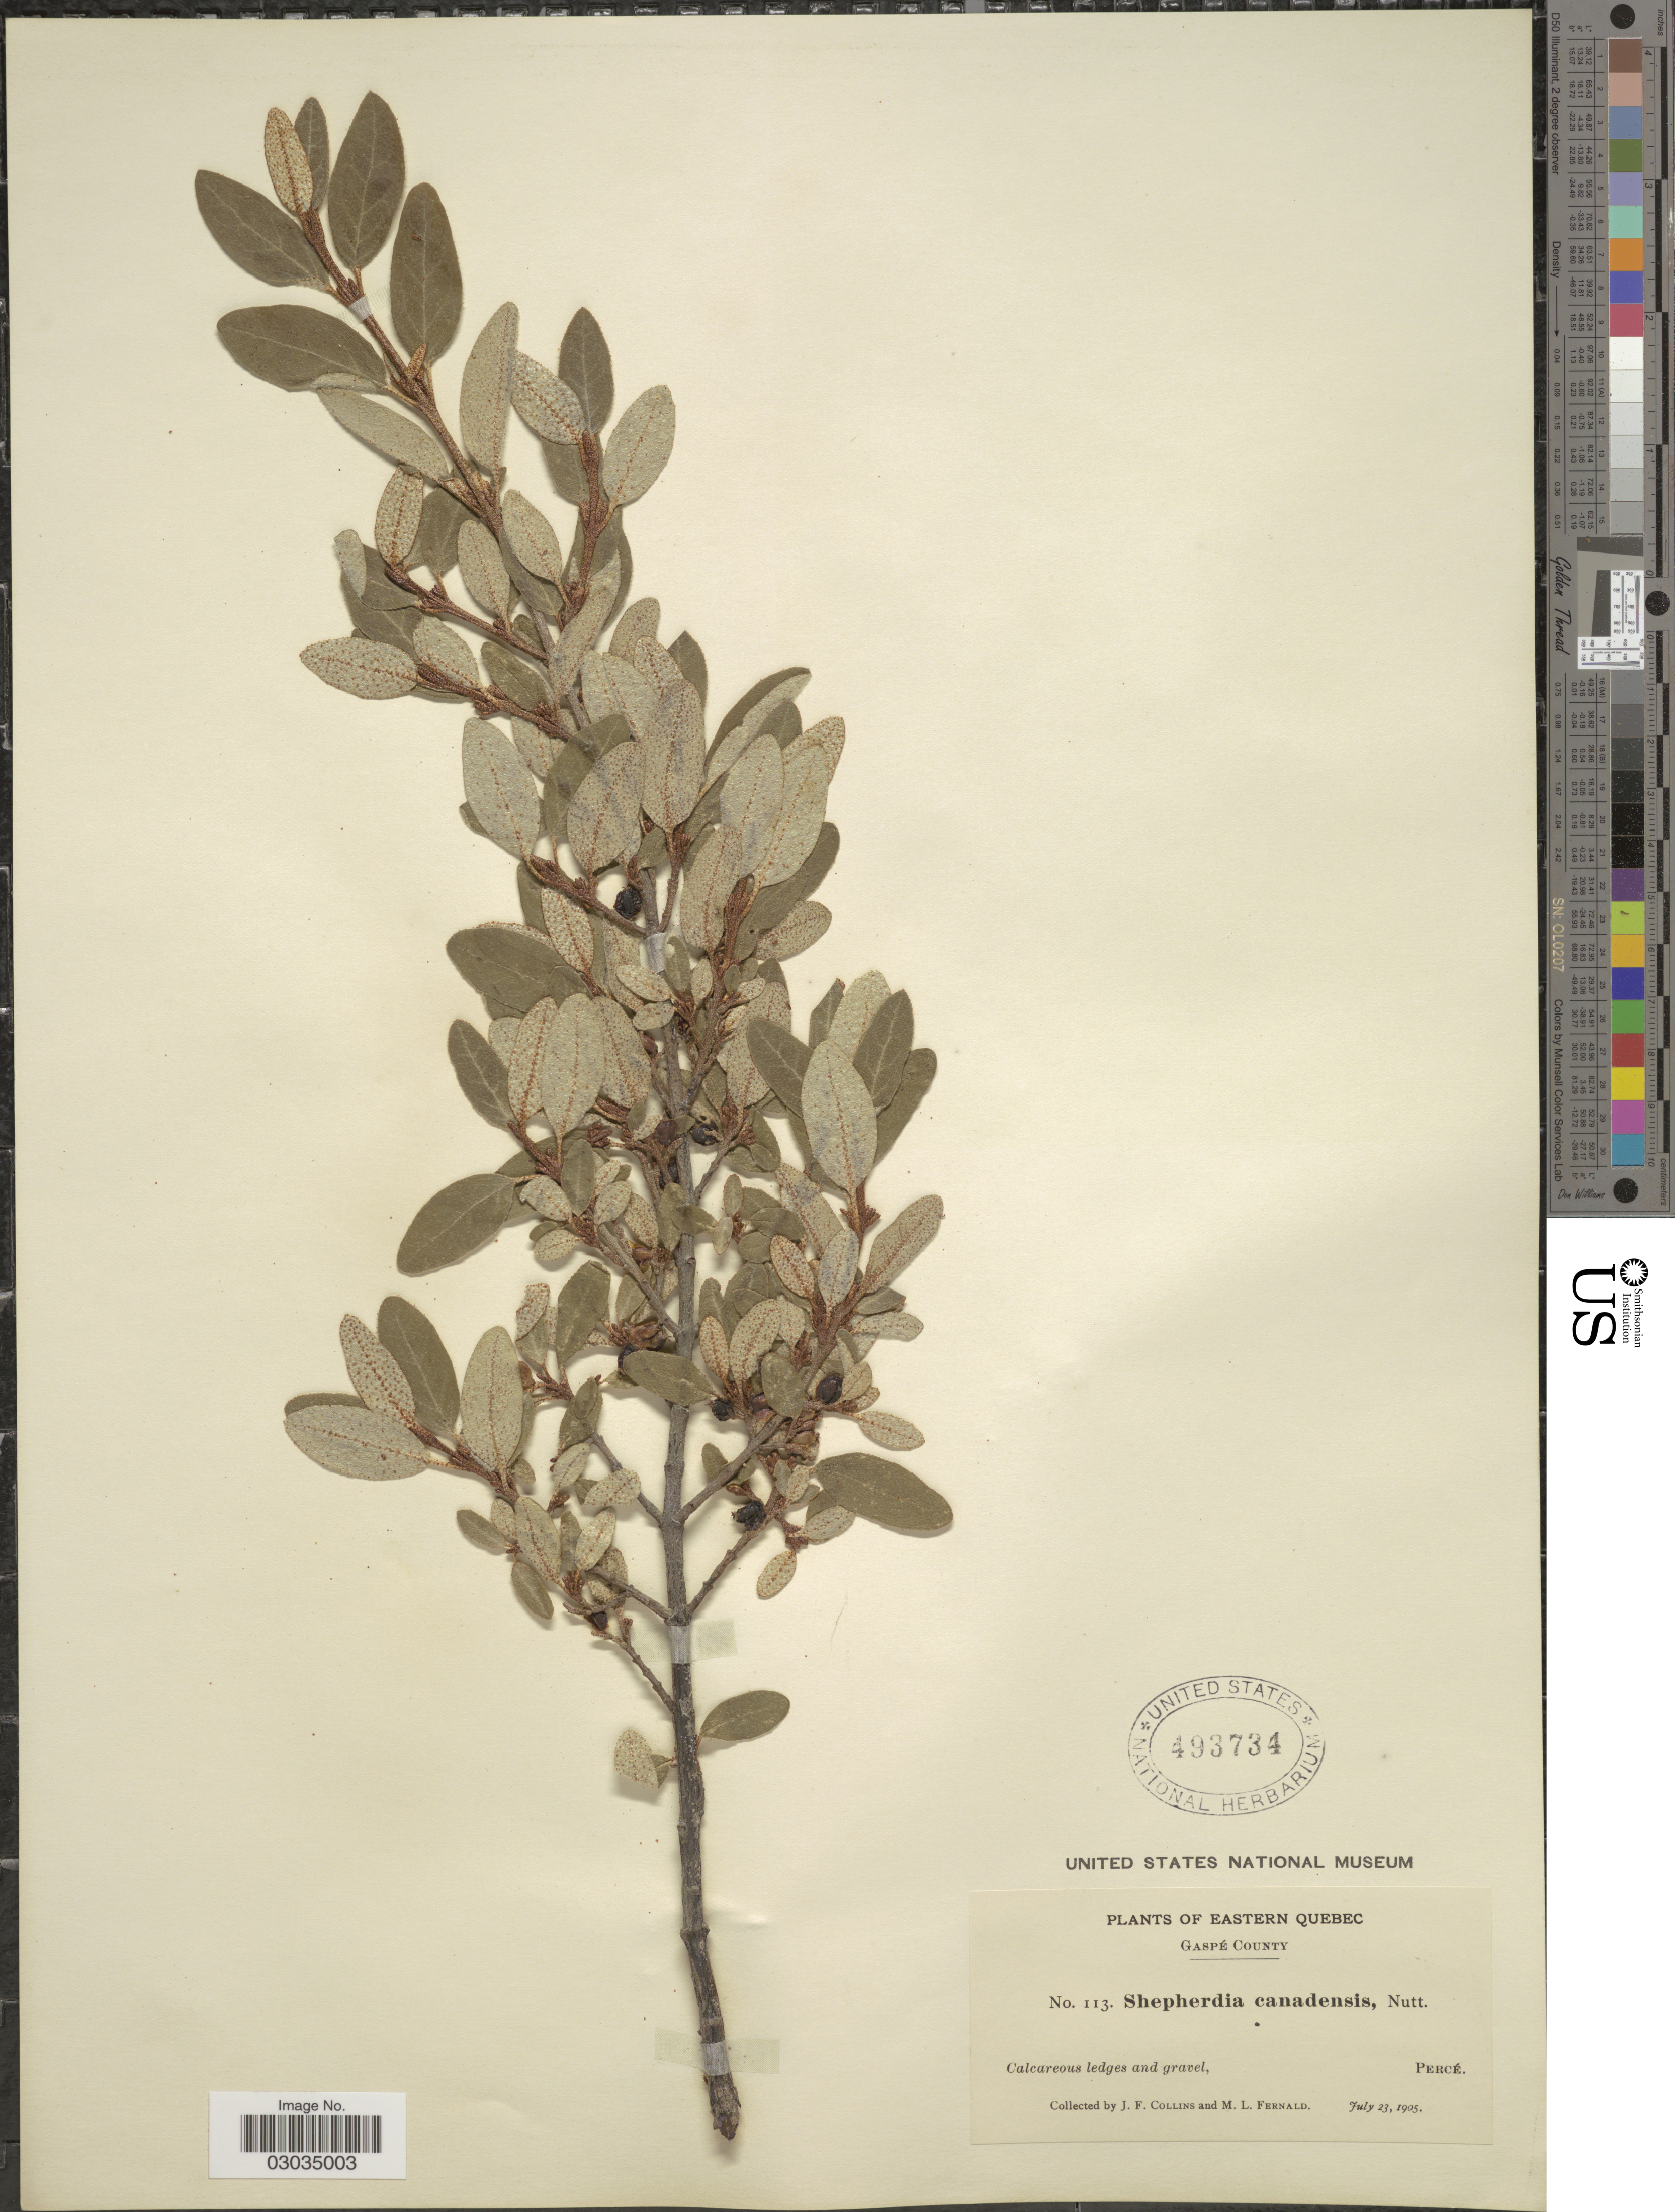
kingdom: Plantae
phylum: Tracheophyta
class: Magnoliopsida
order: Rosales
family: Elaeagnaceae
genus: Shepherdia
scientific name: Shepherdia canadensis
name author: (L.) Nutt.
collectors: J. Collins & M. L. Fernald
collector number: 113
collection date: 1905-07-23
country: Canada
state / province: Quebec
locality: Eastern Quebec, Gaspé County, Percé.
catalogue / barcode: US 493734